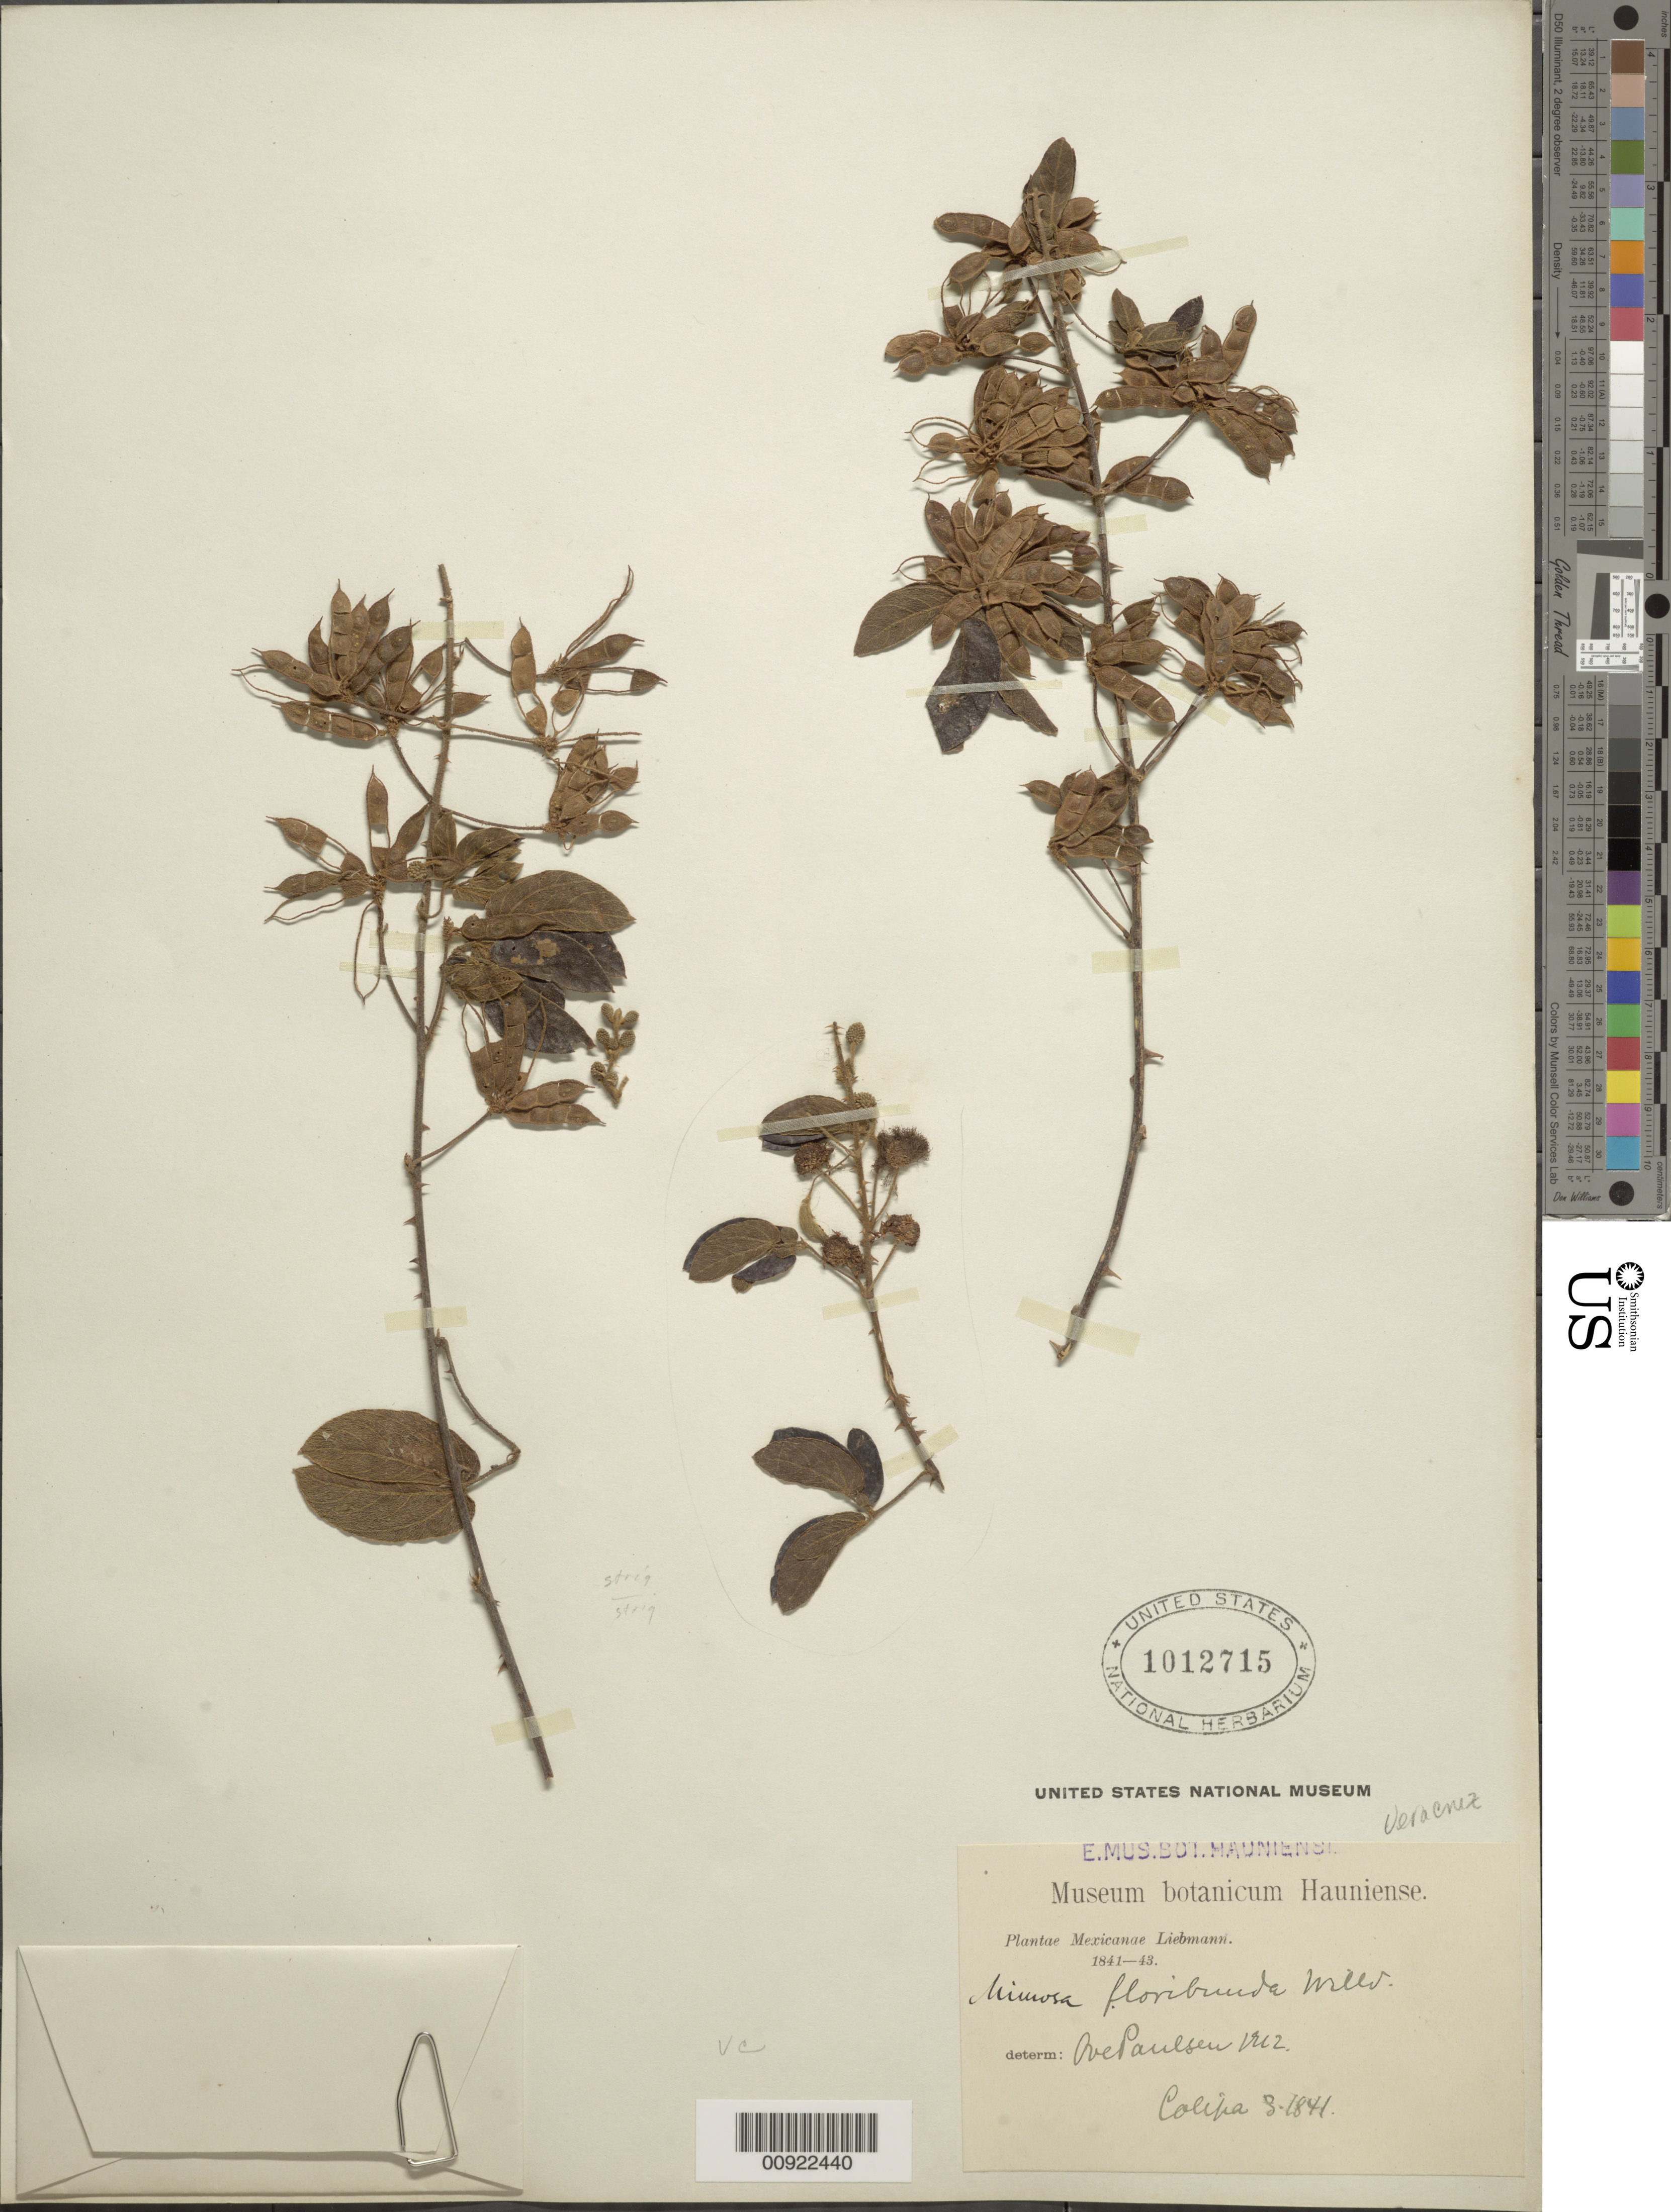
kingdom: Plantae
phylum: Tracheophyta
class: Magnoliopsida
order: Fabales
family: Fabaceae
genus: Mimosa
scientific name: Mimosa albida var. strigosa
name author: (Willd.) B.L. Rob.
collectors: F. M. Liebmann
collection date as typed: Mar 1841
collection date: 1841-03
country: Mexico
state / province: Veracruz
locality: Colipa.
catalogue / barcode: US 1012715